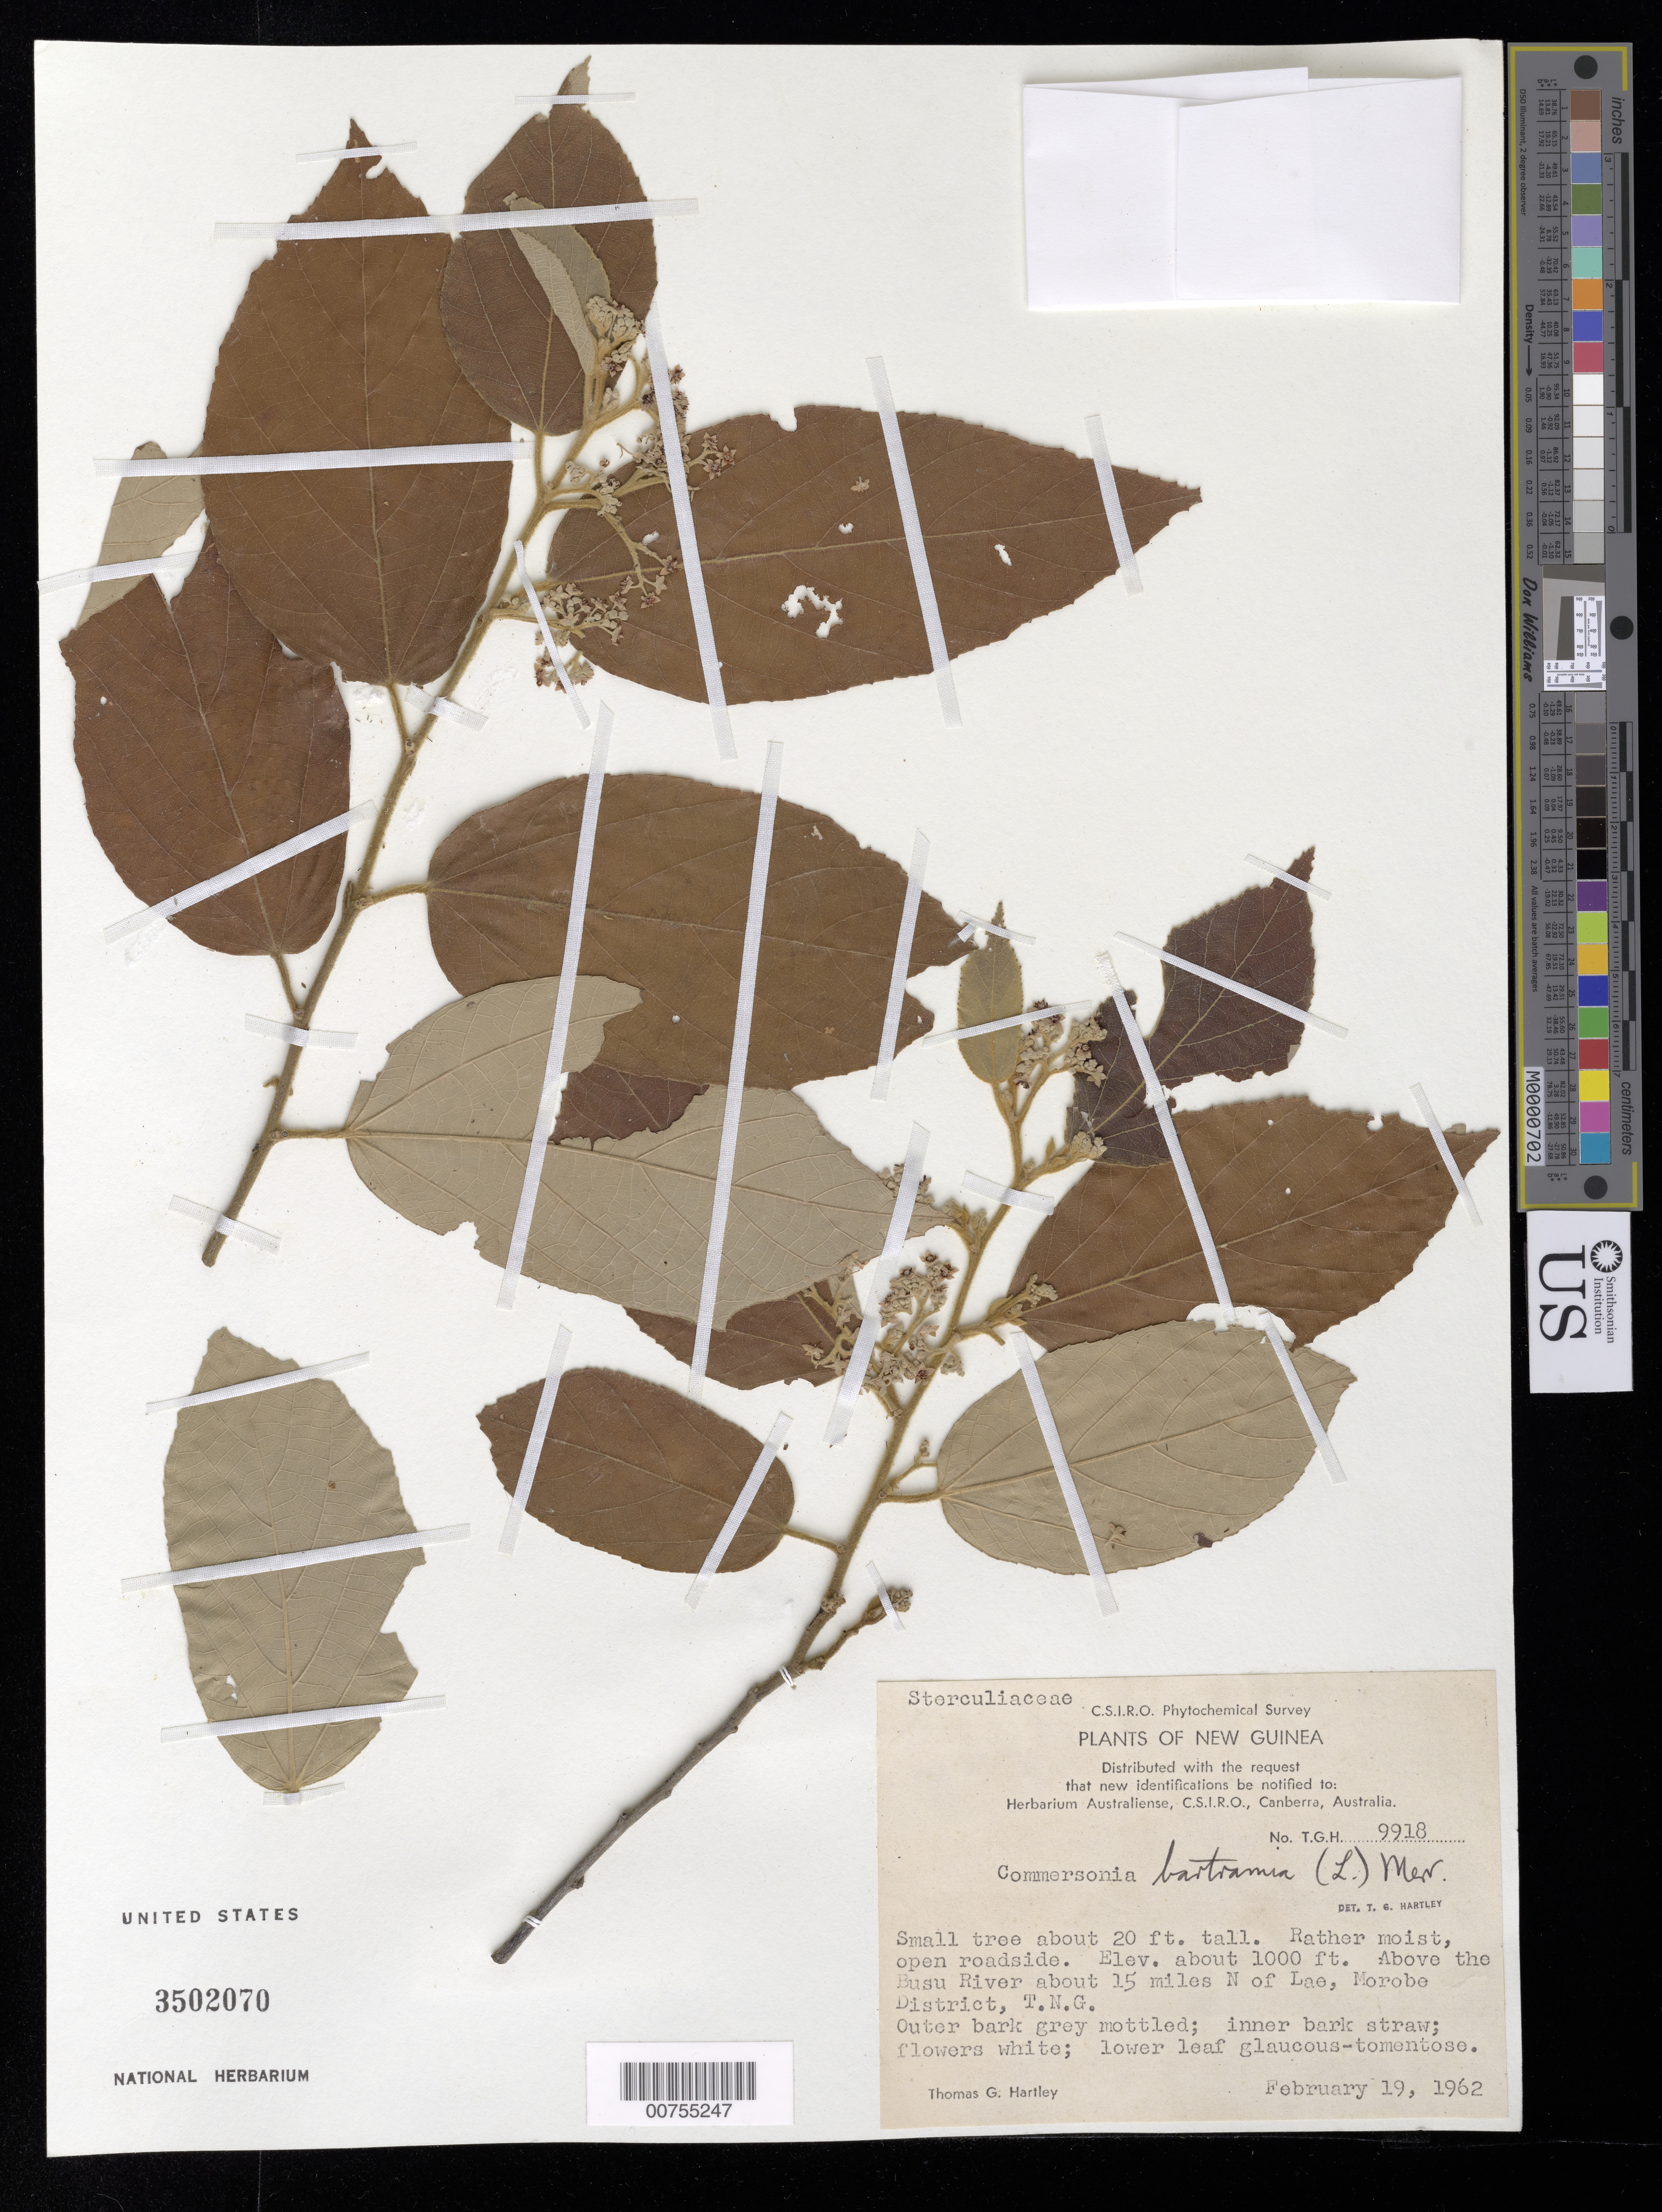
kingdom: Plantae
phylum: Tracheophyta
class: Magnoliopsida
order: Malvales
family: Malvaceae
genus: Commersonia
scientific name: Commersonia bartramia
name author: (L.) Merr.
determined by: Hartley, T. G.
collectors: T. G. Hartley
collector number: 9918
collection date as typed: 19 Feb 1962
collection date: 1962-02-19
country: Papua New Guinea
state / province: Morobe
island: New Guinea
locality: Above the Busu River about 15 miles N of Lae.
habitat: Moist open roadside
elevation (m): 305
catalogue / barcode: US 3502070